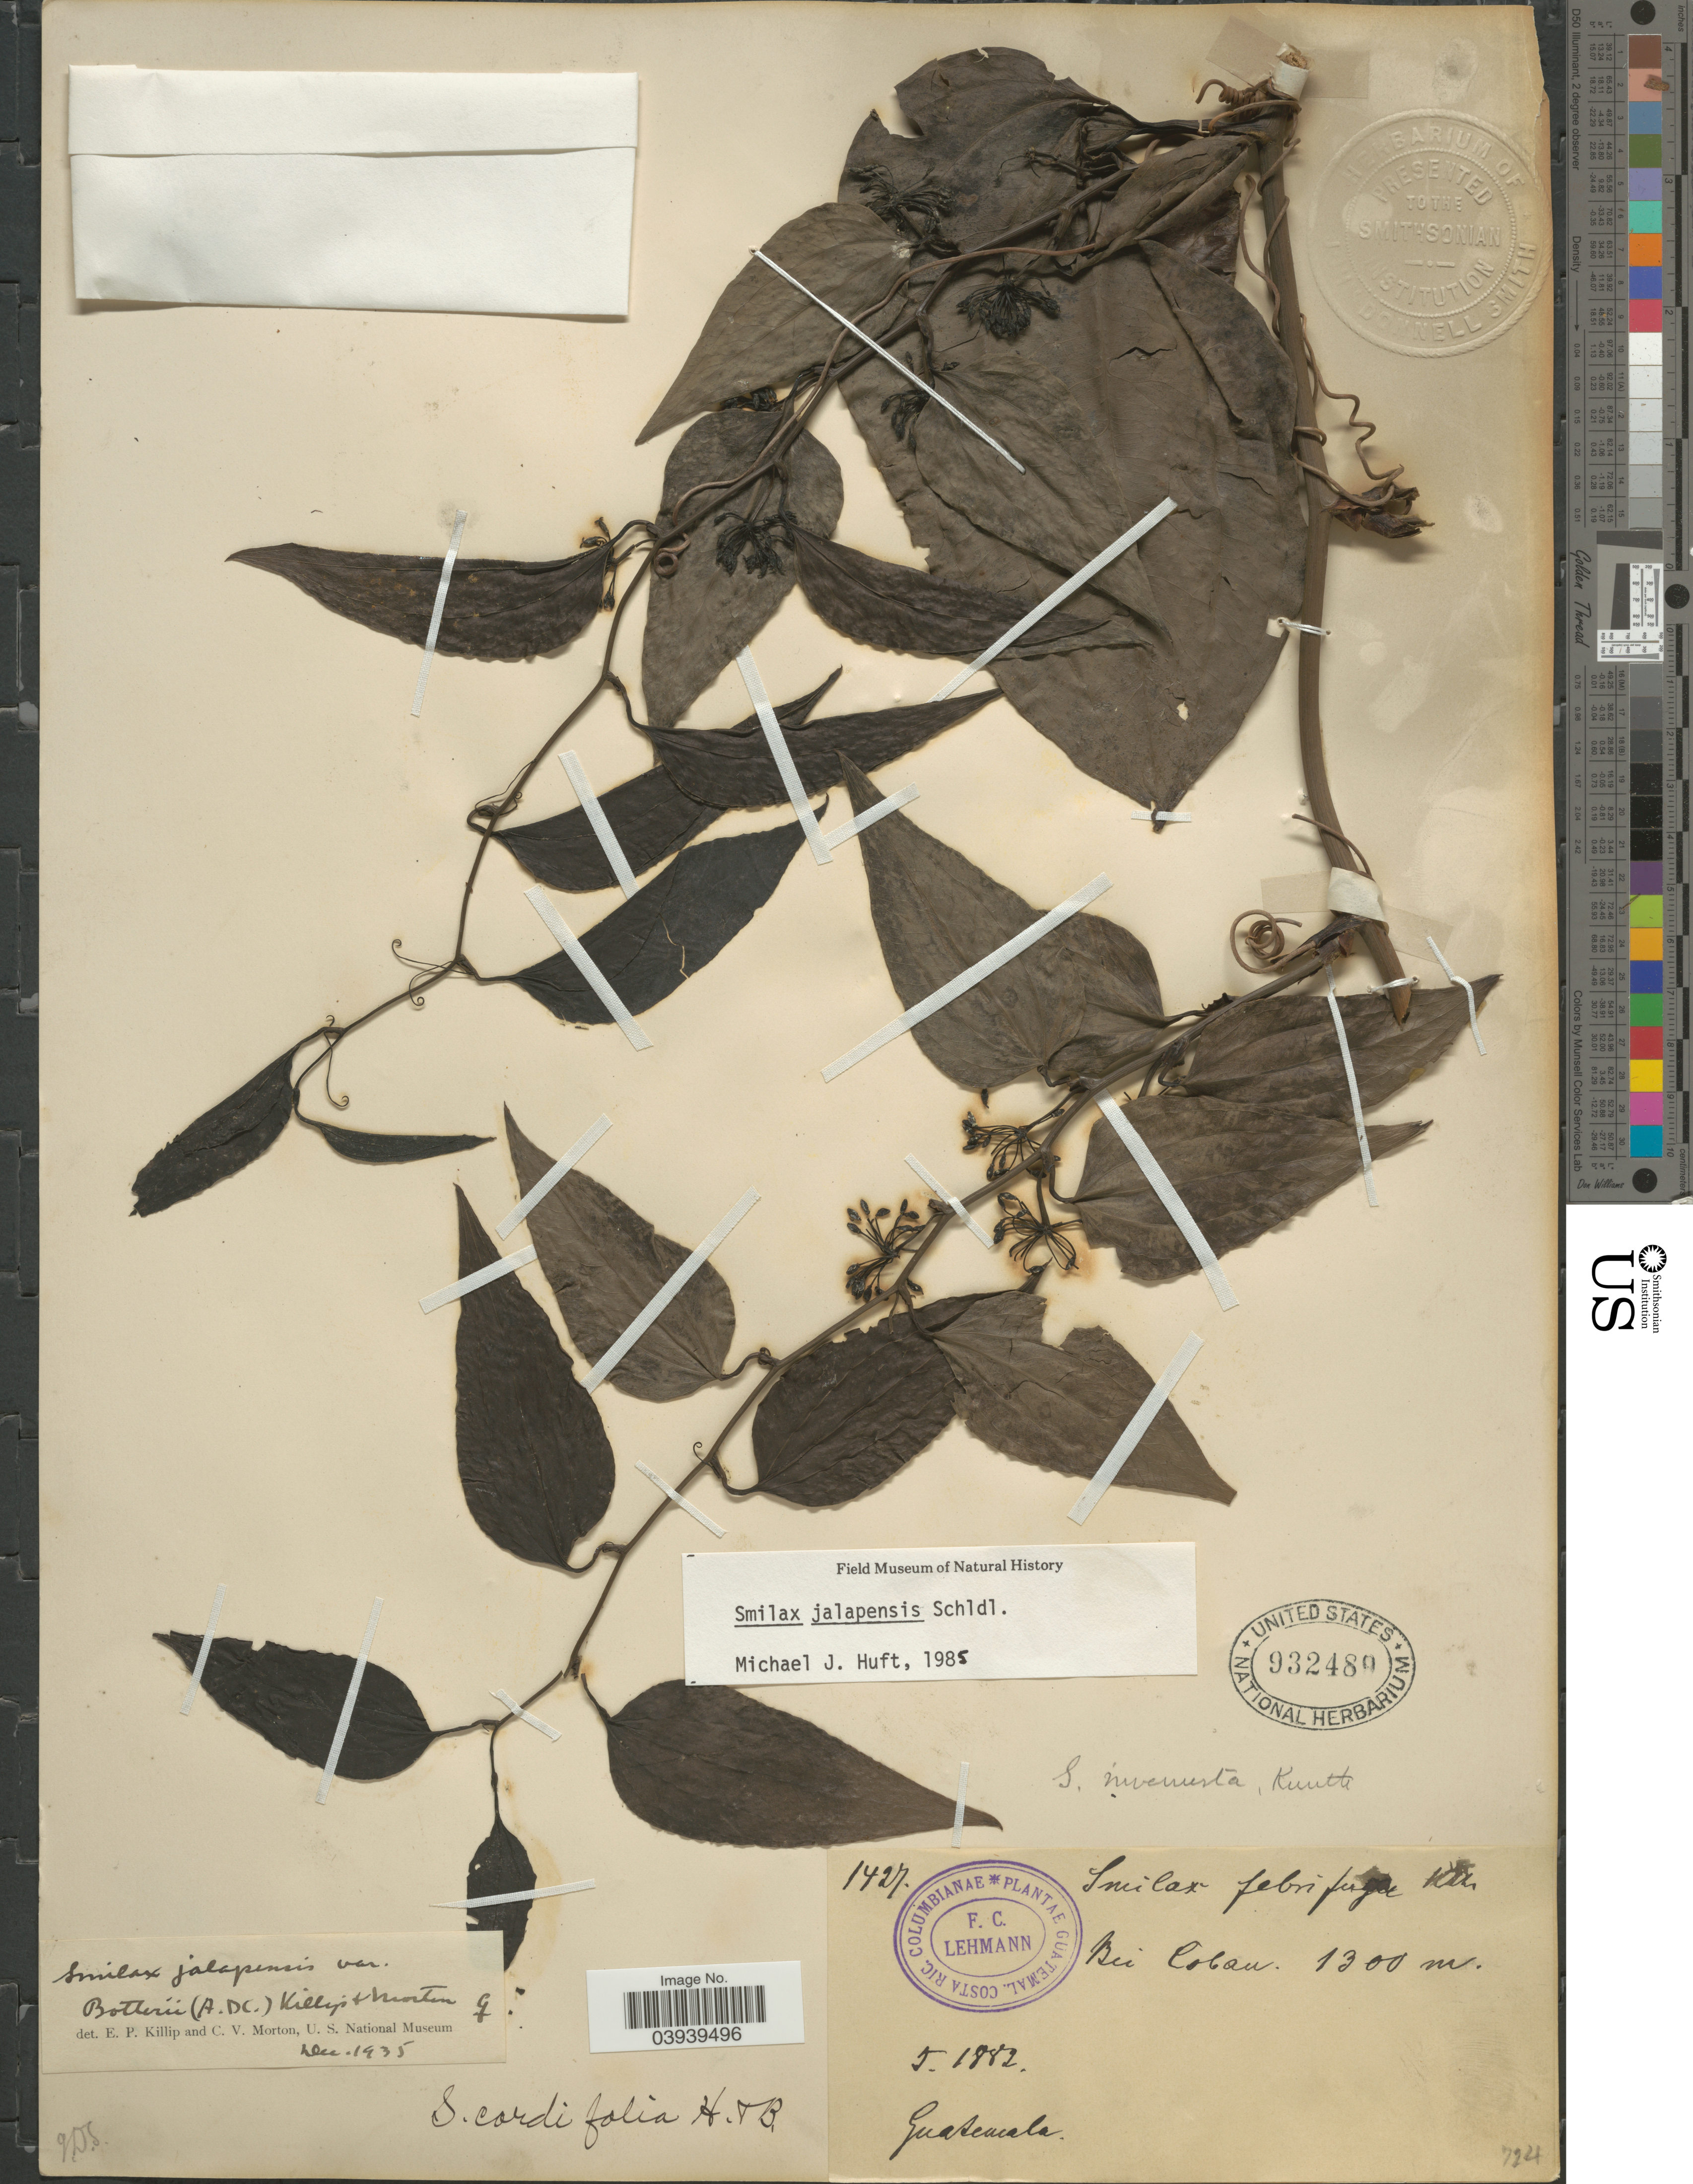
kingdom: Plantae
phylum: Tracheophyta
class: Liliopsida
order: Liliales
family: Smilacaceae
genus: Smilax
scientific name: Smilax jalapensis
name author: Schltdl.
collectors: F. C. Lehmann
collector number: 1427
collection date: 1882-05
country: Guatemala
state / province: Guatemala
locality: Bei Coban.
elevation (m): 1300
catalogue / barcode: US 932489